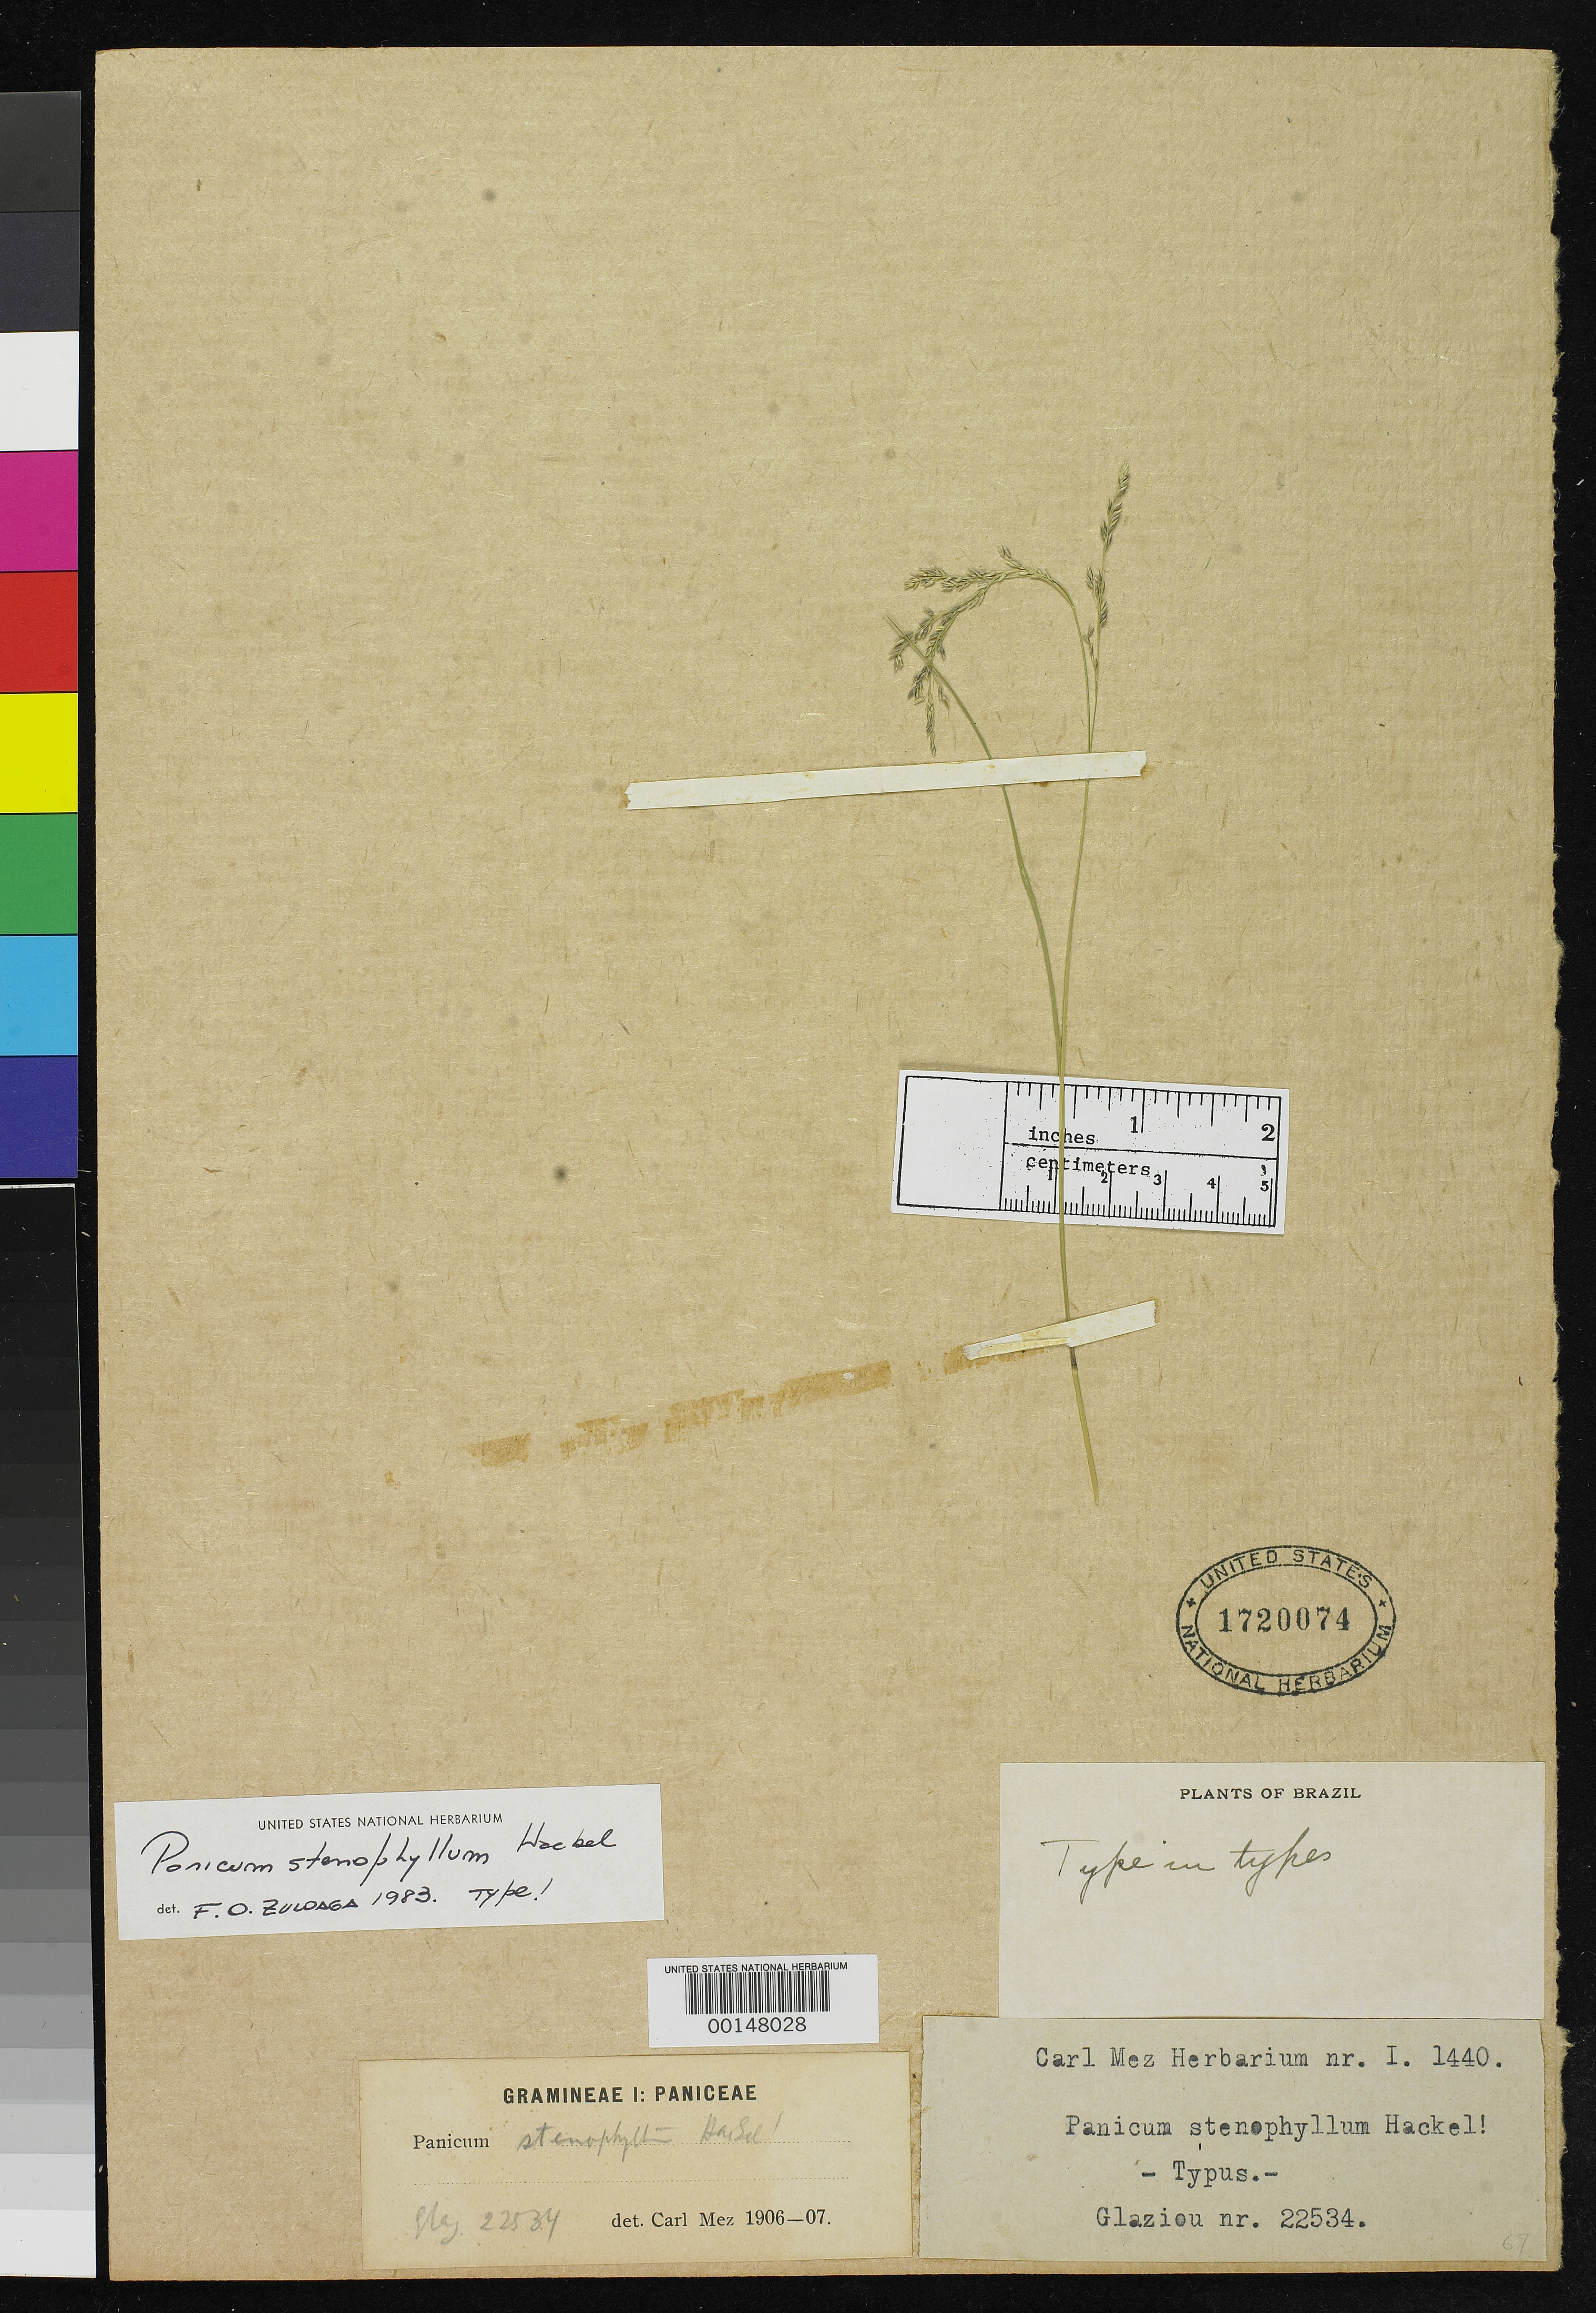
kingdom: Plantae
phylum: Tracheophyta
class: Liliopsida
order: Poales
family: Poaceae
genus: Panicum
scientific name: Panicum stenophyllum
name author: Hack.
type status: Type Collection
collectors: A. F. M. Glaziou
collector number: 22534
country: Brazil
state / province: Goiás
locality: Inter Porto Imperial et Lunie, ad flum Tocantins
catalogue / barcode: US 1720074